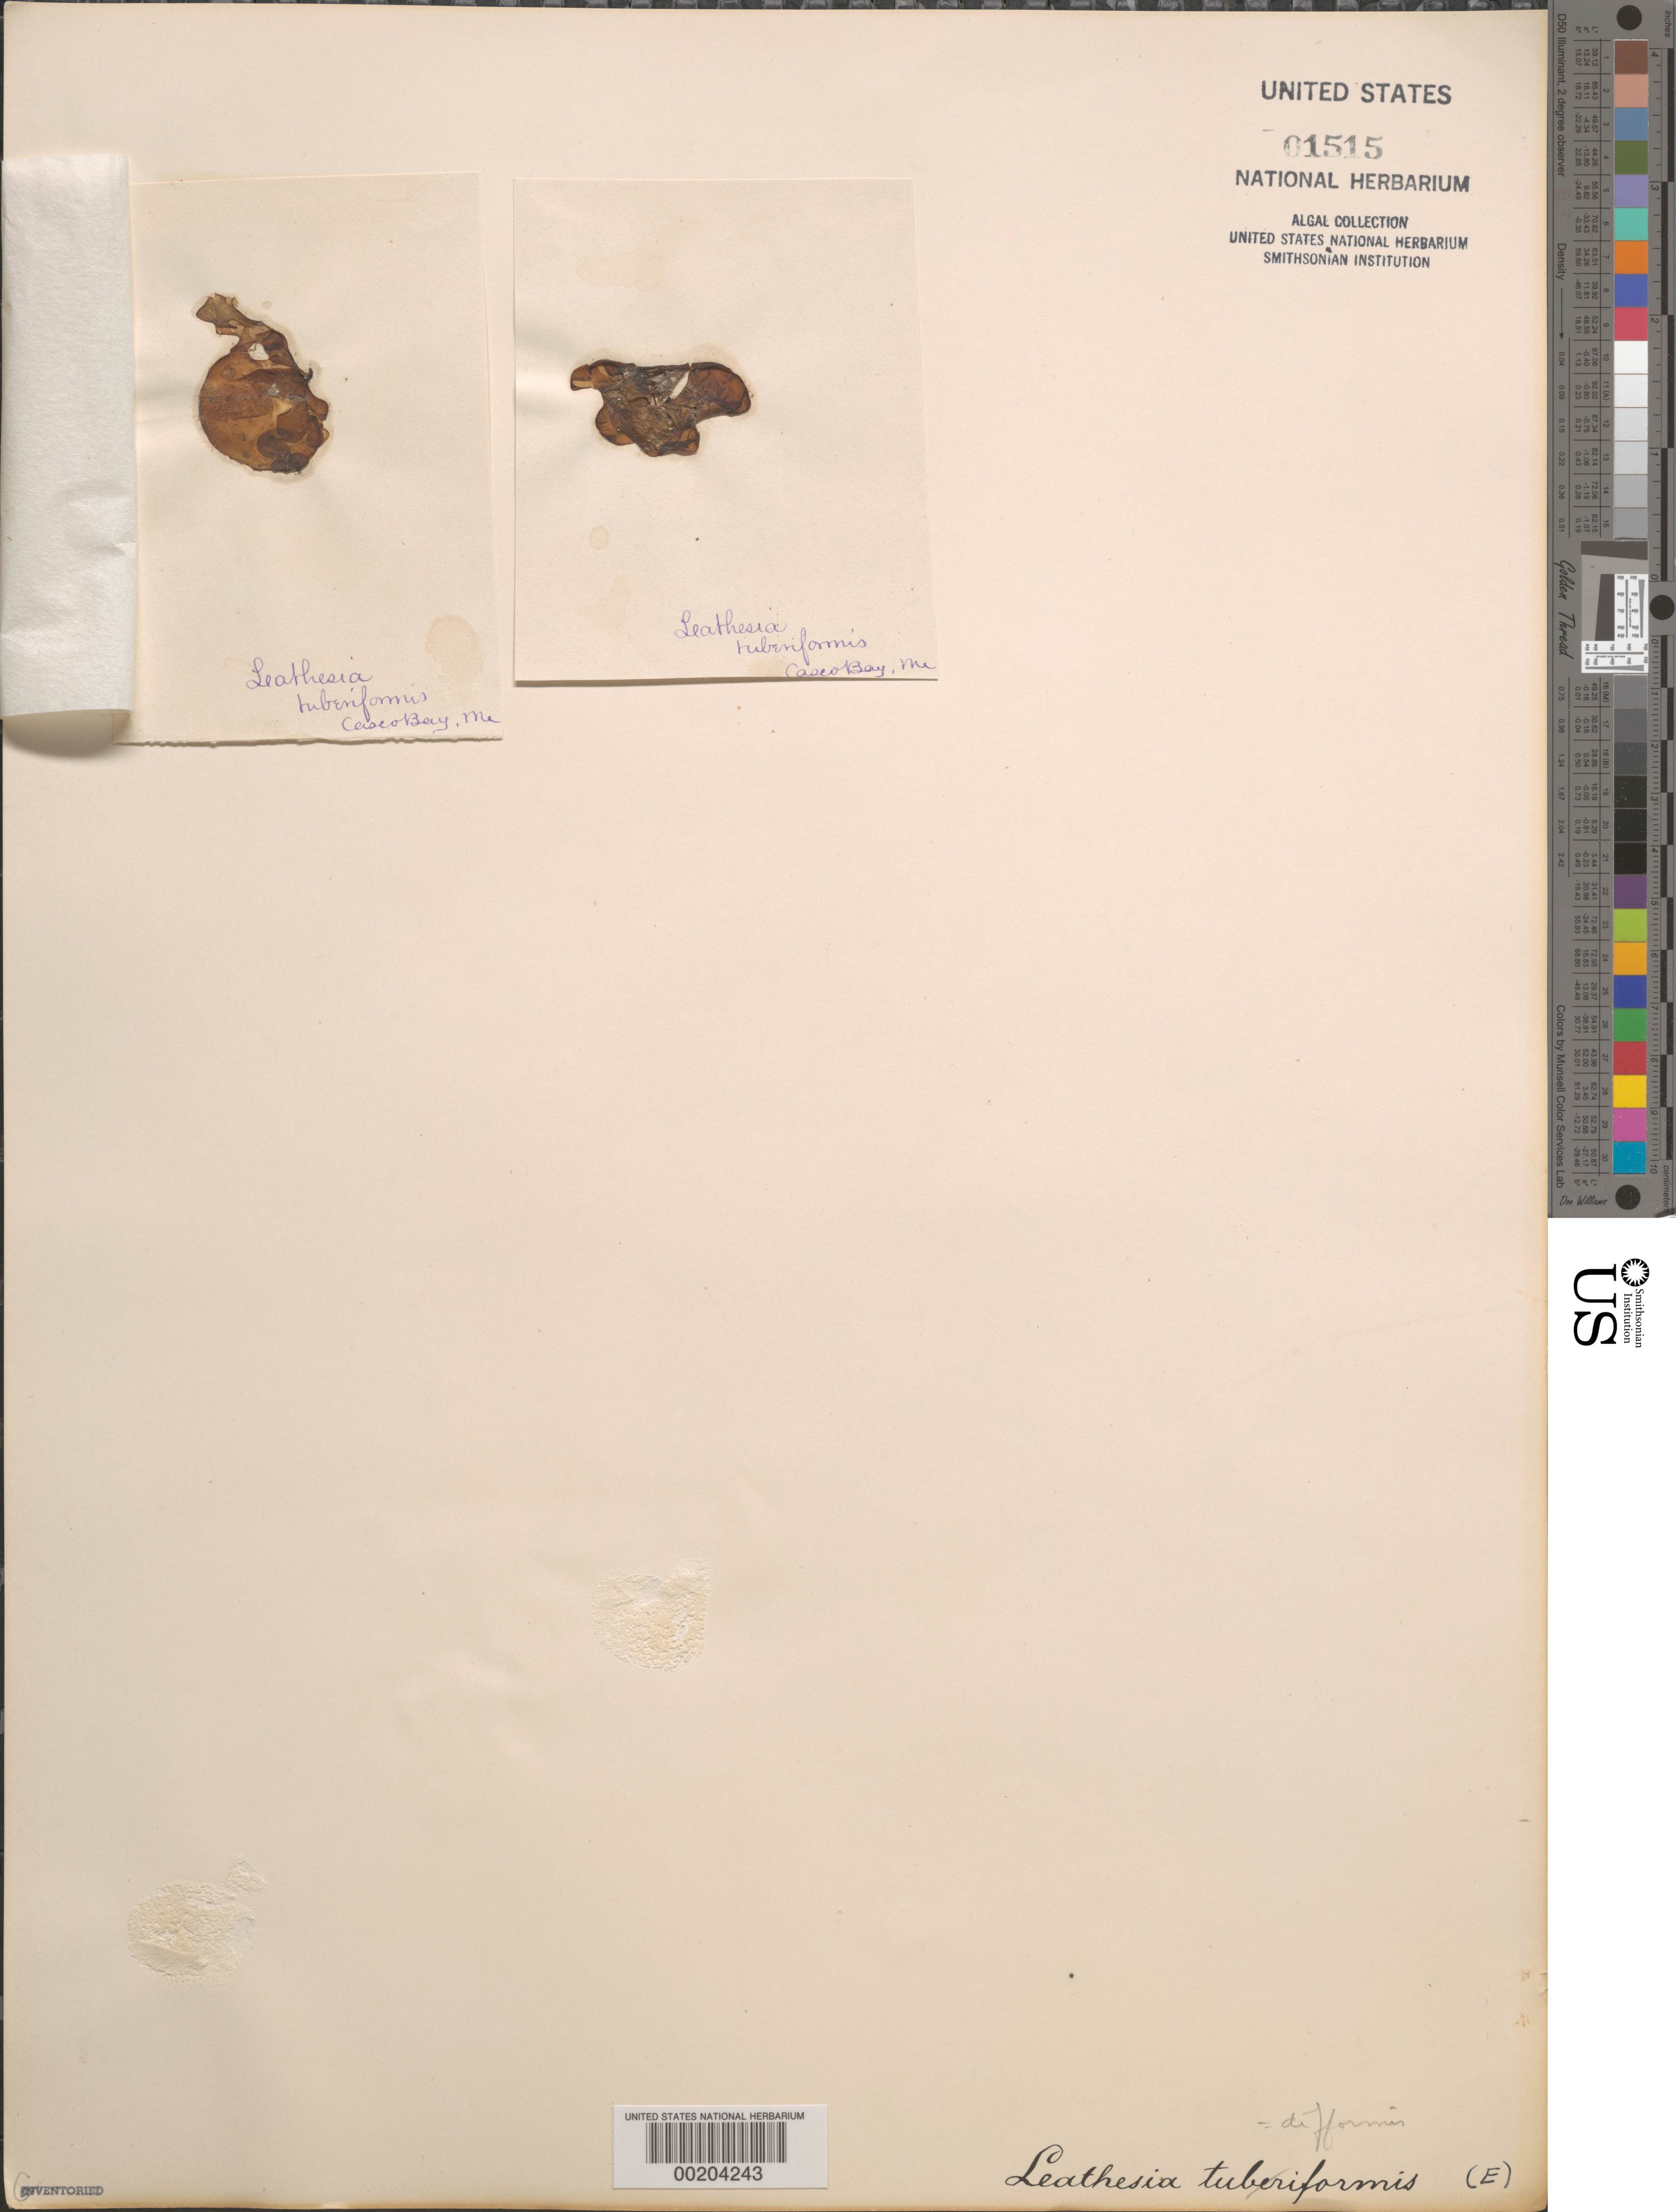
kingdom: Chromista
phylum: Ochrophyta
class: Phaeophyceae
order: Ectocarpales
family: Chordariaceae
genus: Leathesia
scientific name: Leathesia difformis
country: United States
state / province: Maine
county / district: Cumberland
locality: Casco Bay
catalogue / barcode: US 1515